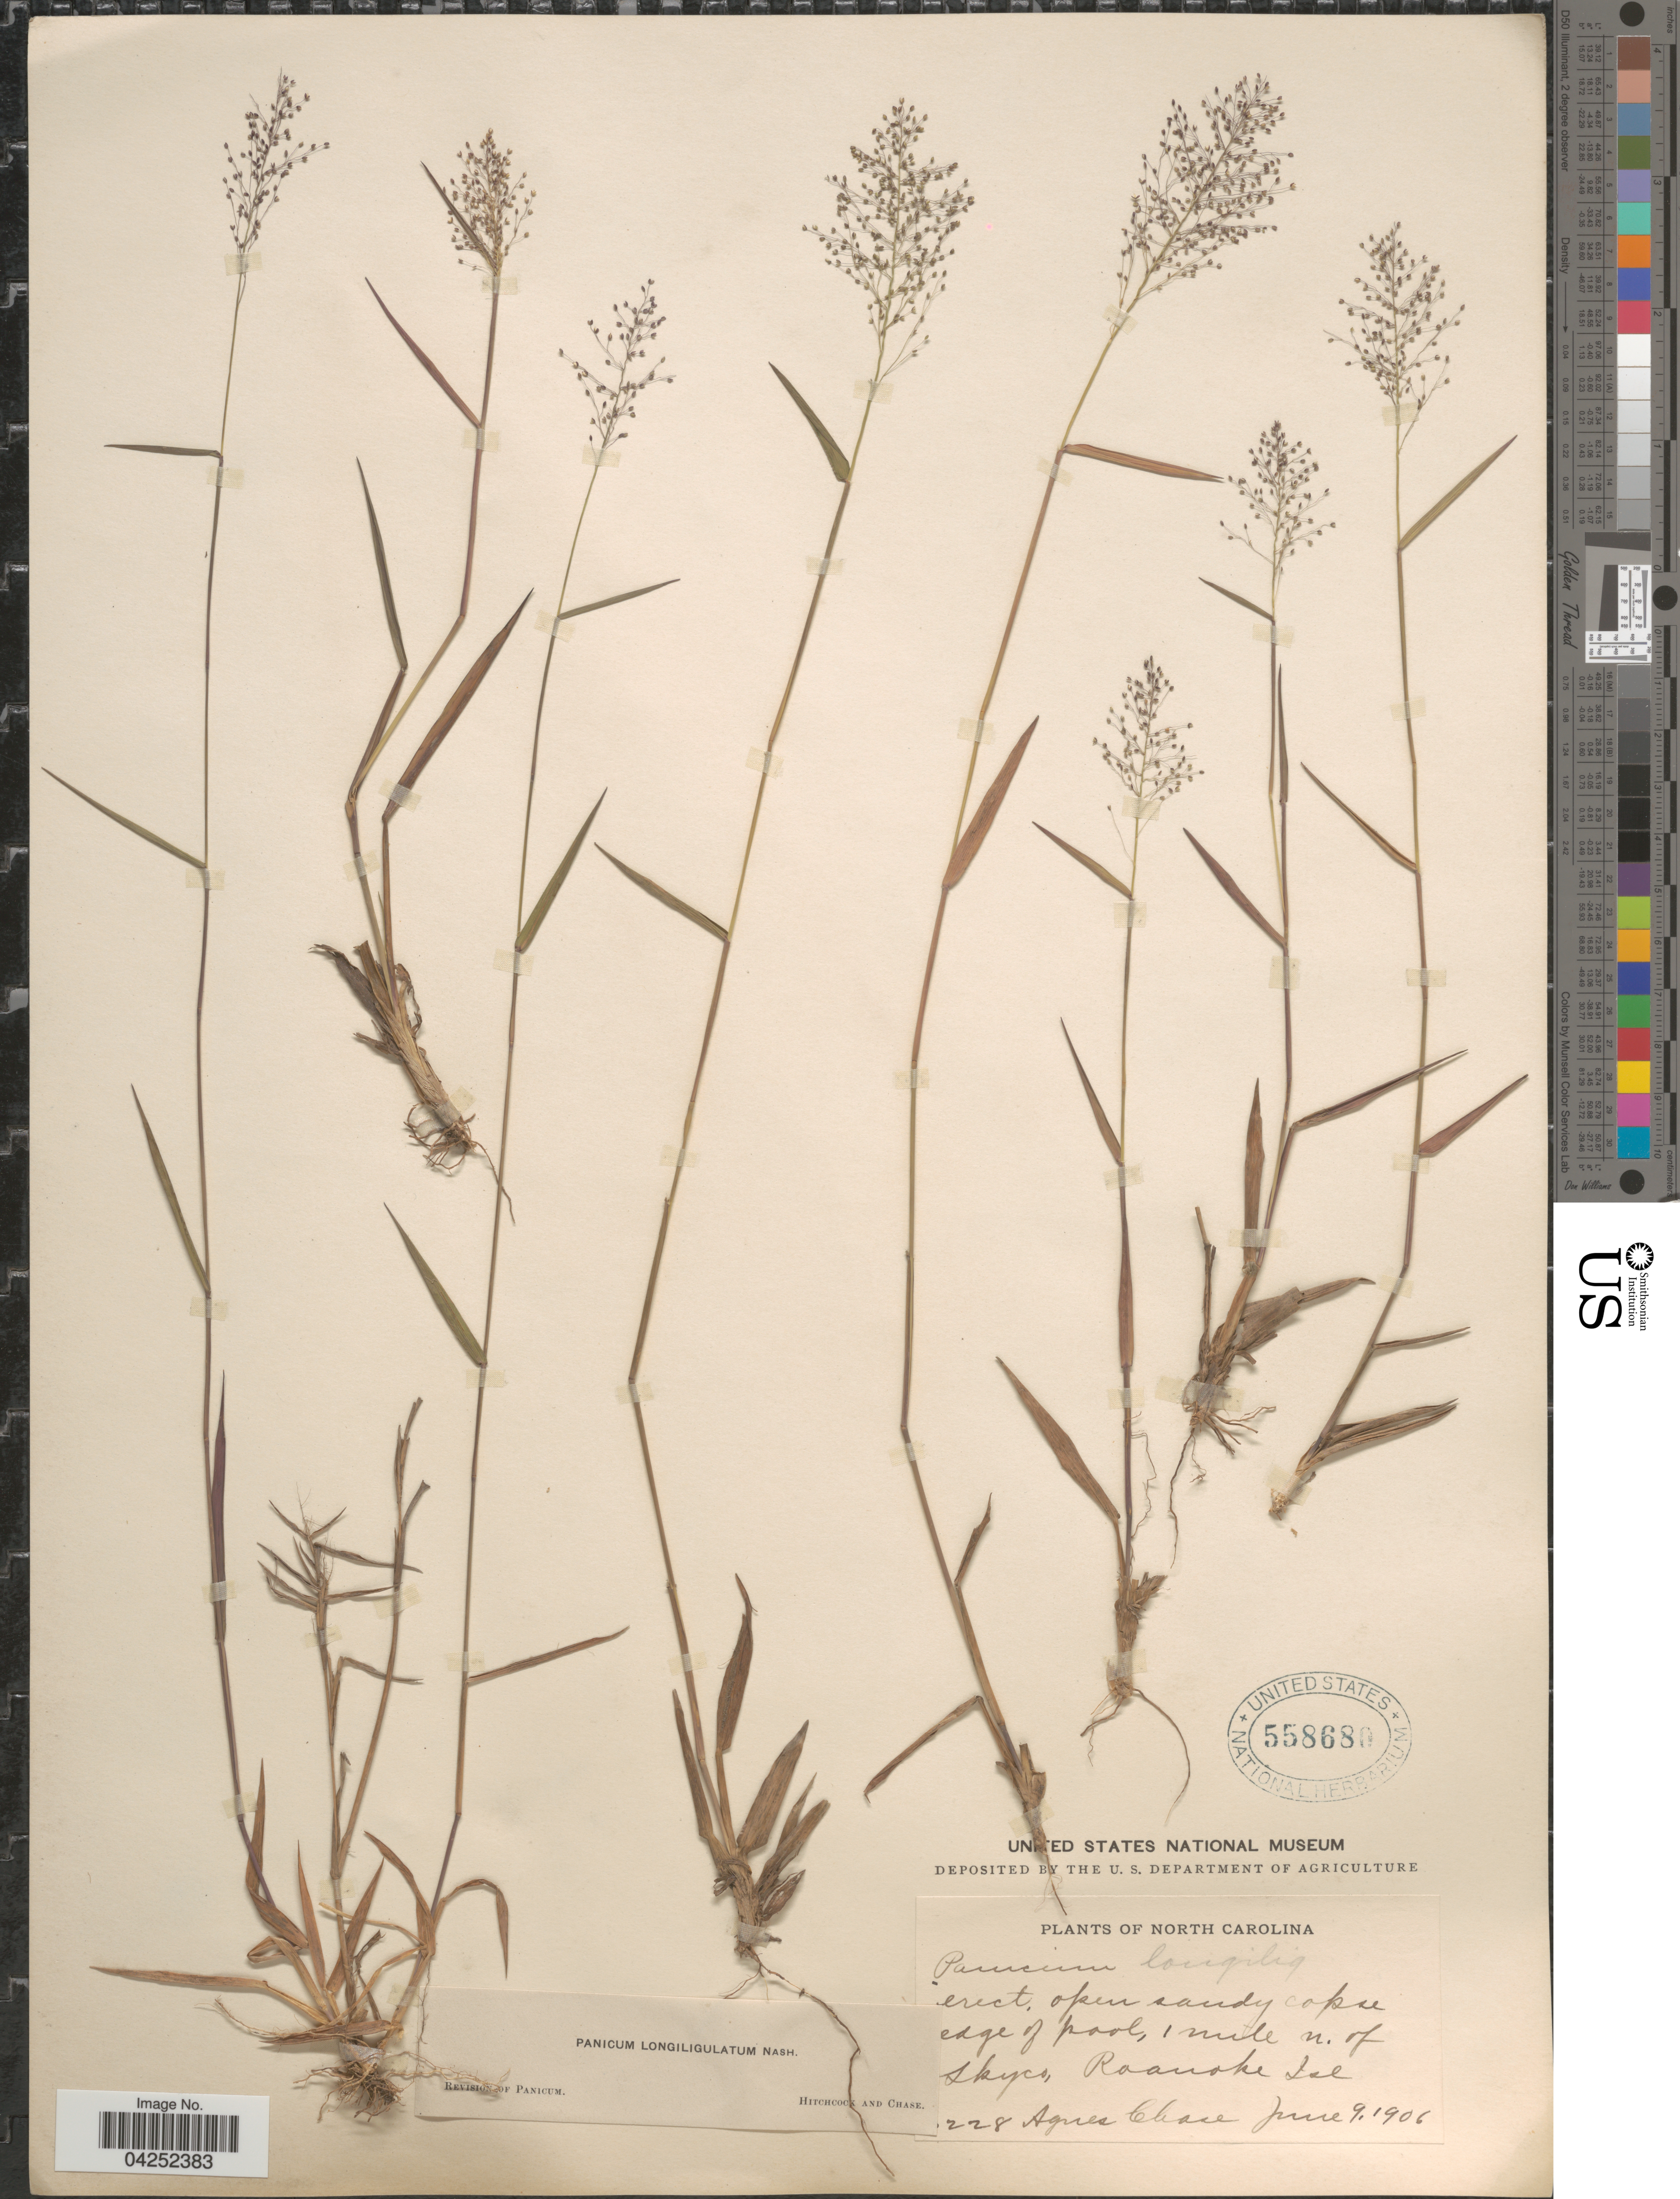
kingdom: Plantae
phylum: Tracheophyta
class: Liliopsida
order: Poales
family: Poaceae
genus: Dichanthelium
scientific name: Dichanthelium acuminatum var. longiligulatum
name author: (Nash) Gould & C.A. Clark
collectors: A. Chase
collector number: !228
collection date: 1906-06-09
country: United States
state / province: North Carolina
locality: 1 mile n. of Skyco, Roanoke Isl.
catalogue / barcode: US 558680